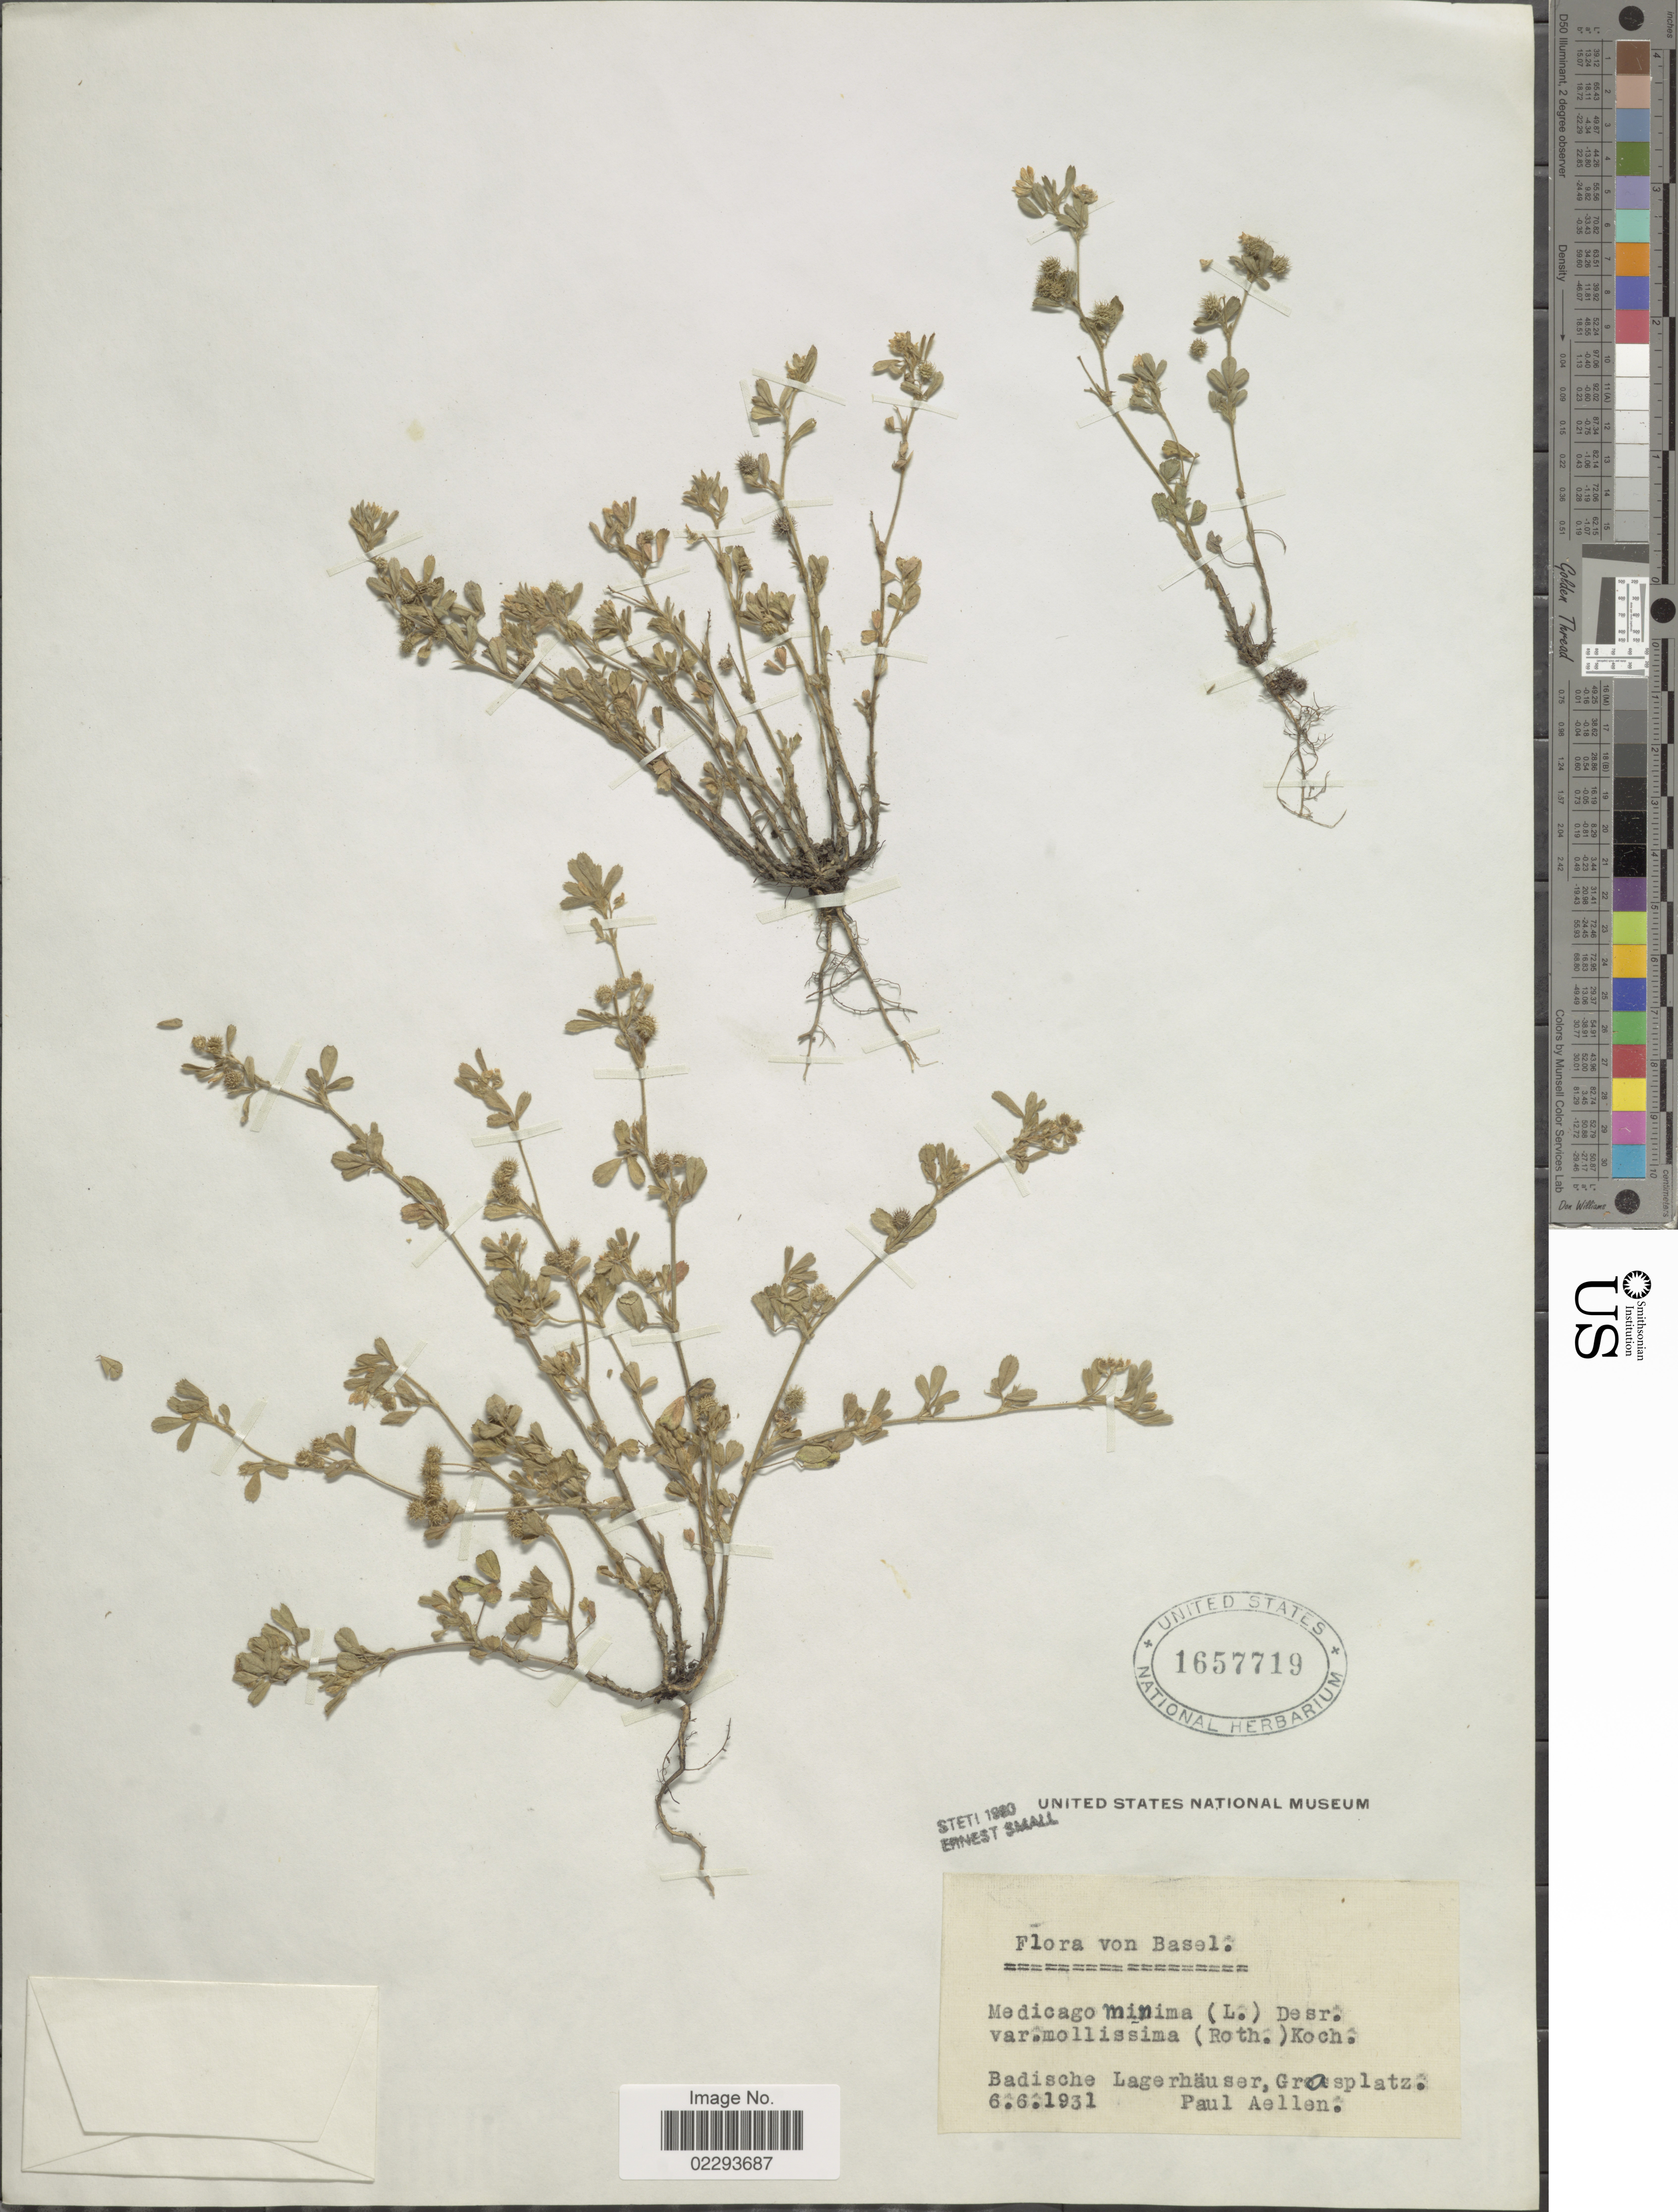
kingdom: Plantae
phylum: Tracheophyta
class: Magnoliopsida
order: Fabales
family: Fabaceae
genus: Medicago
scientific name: Medicago minima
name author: Lam.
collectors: P. Aellen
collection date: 1931-06-06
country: Switzerland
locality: Basel, Badische Lagerhauser, Grasplatz.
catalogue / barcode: US 1657719